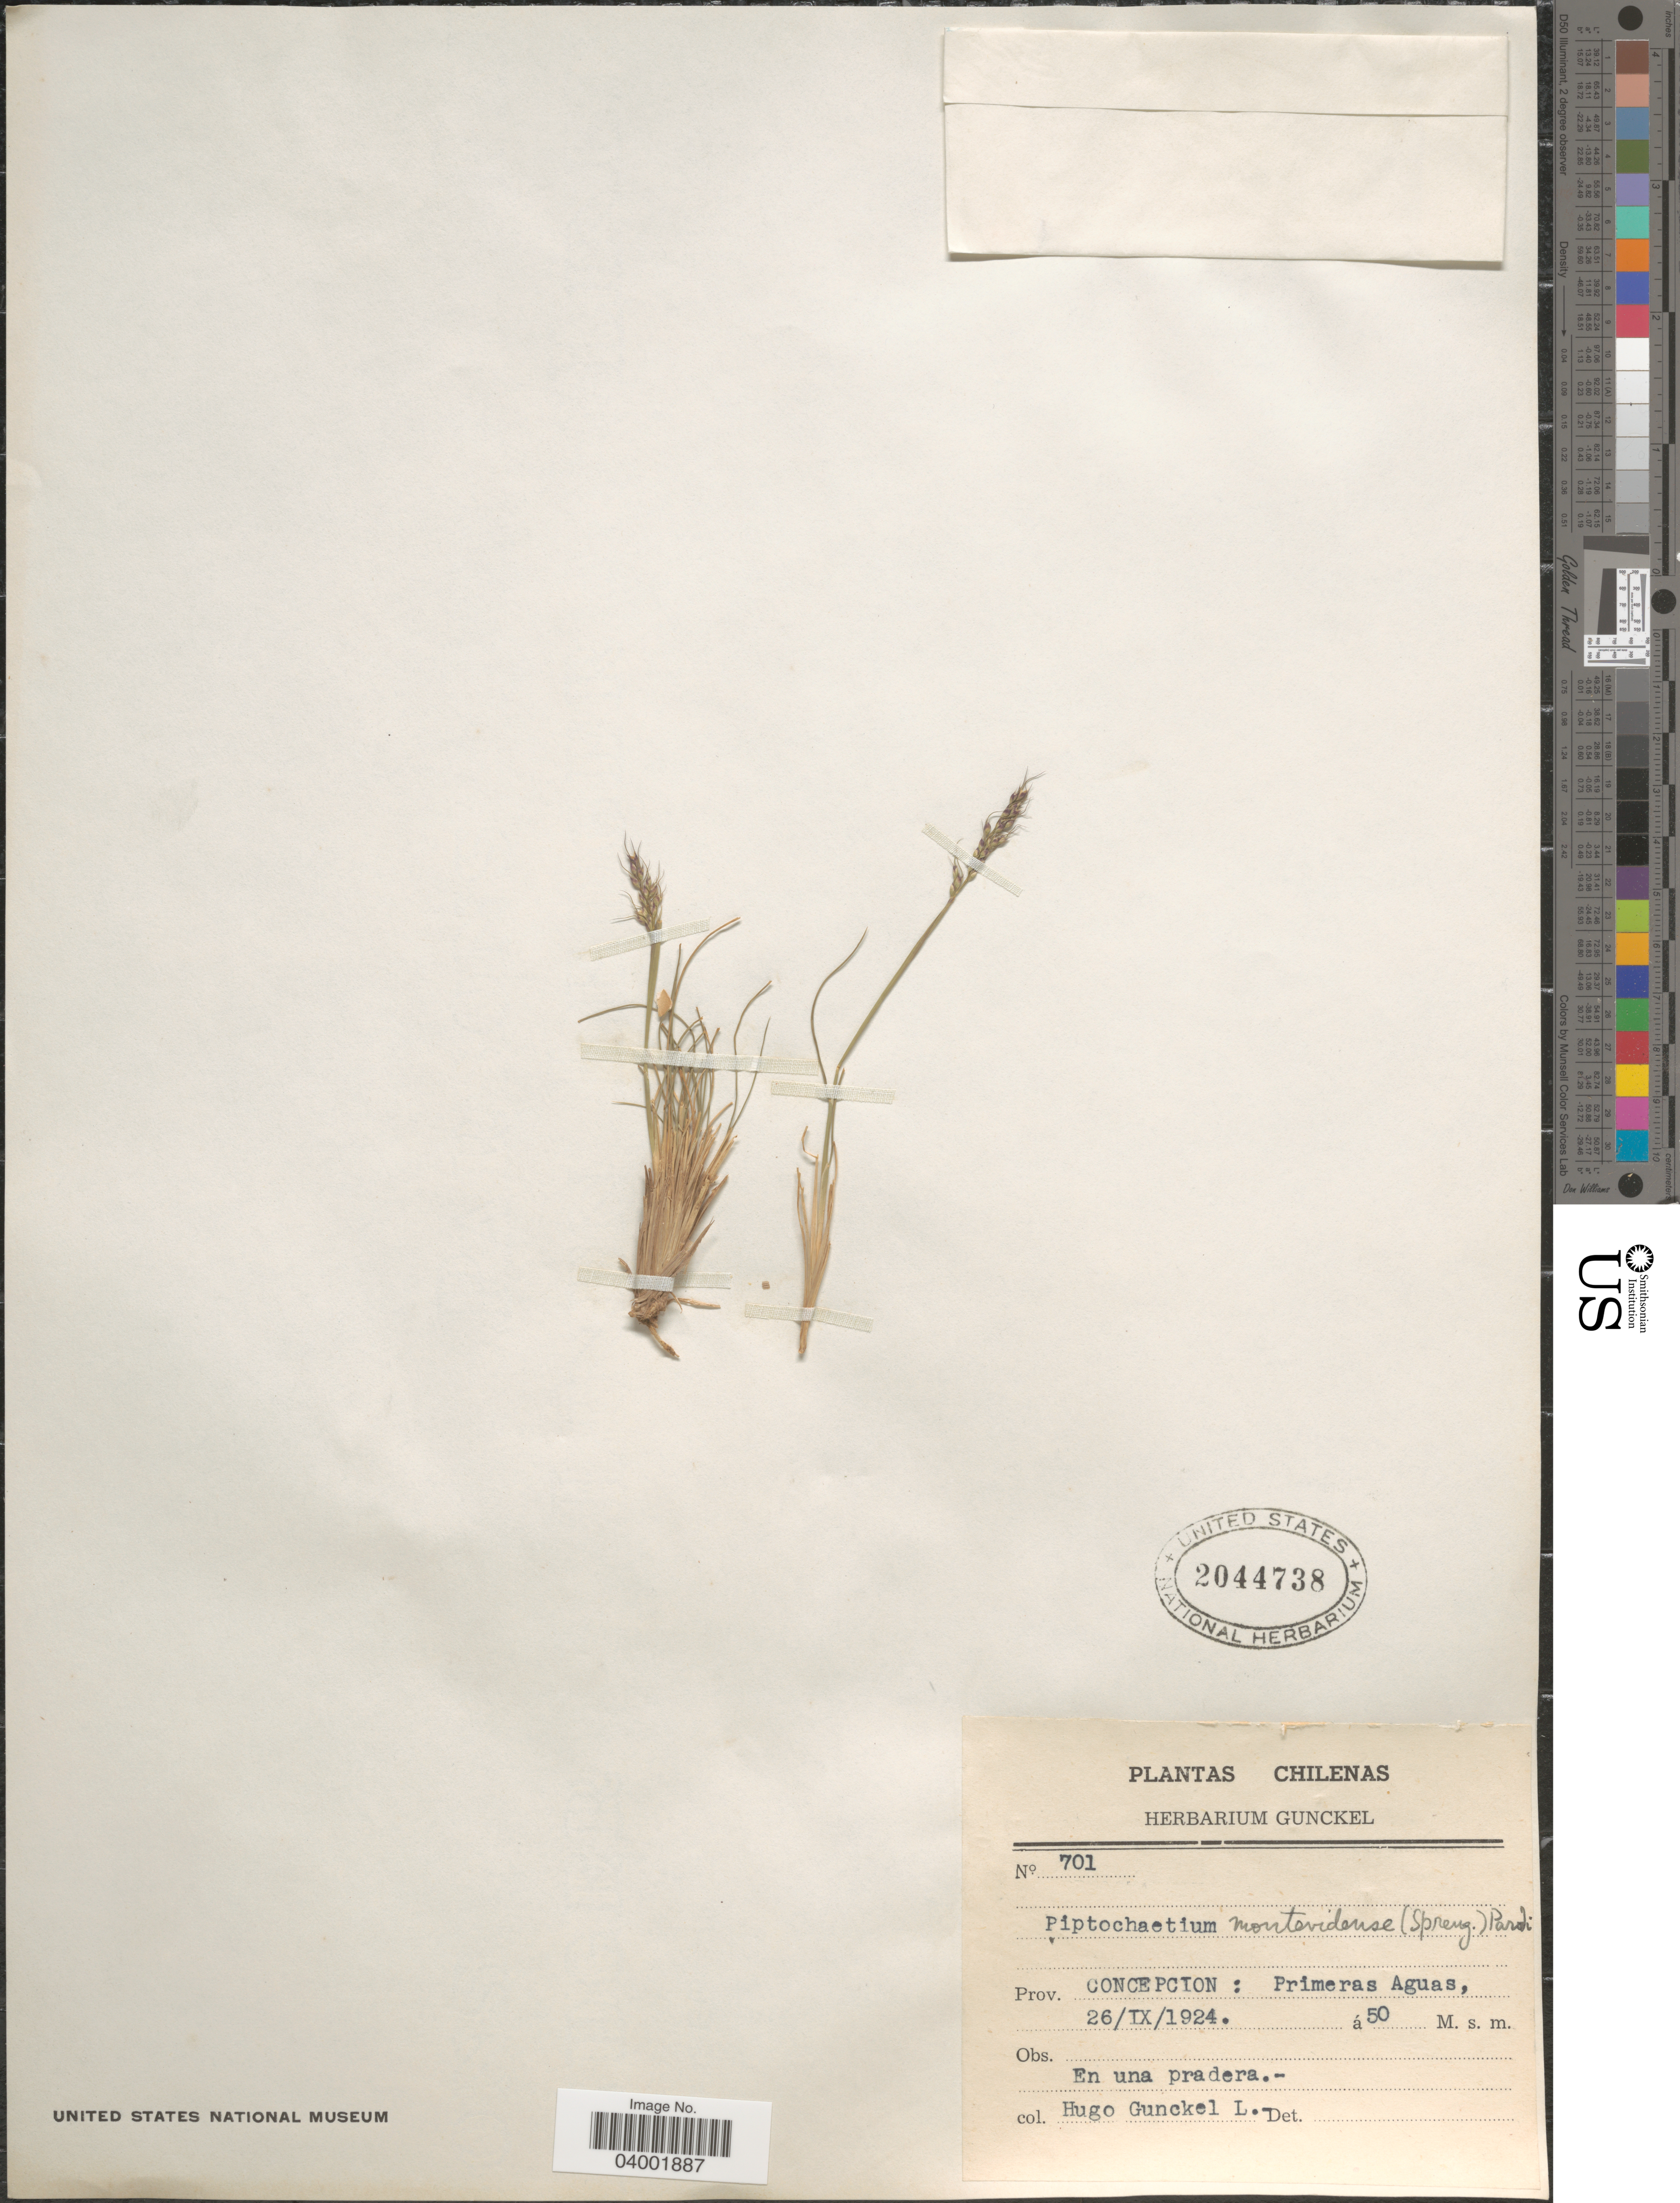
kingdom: Plantae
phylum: Tracheophyta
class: Liliopsida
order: Poales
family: Poaceae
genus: Piptochaetium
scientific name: Piptochaetium montevidense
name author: (Spreng.) Parodi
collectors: H. Gunckel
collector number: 701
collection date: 1924-09-26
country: Chile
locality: Prov. Concepcion: Primeras Aguas.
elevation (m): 50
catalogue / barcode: US 2044738